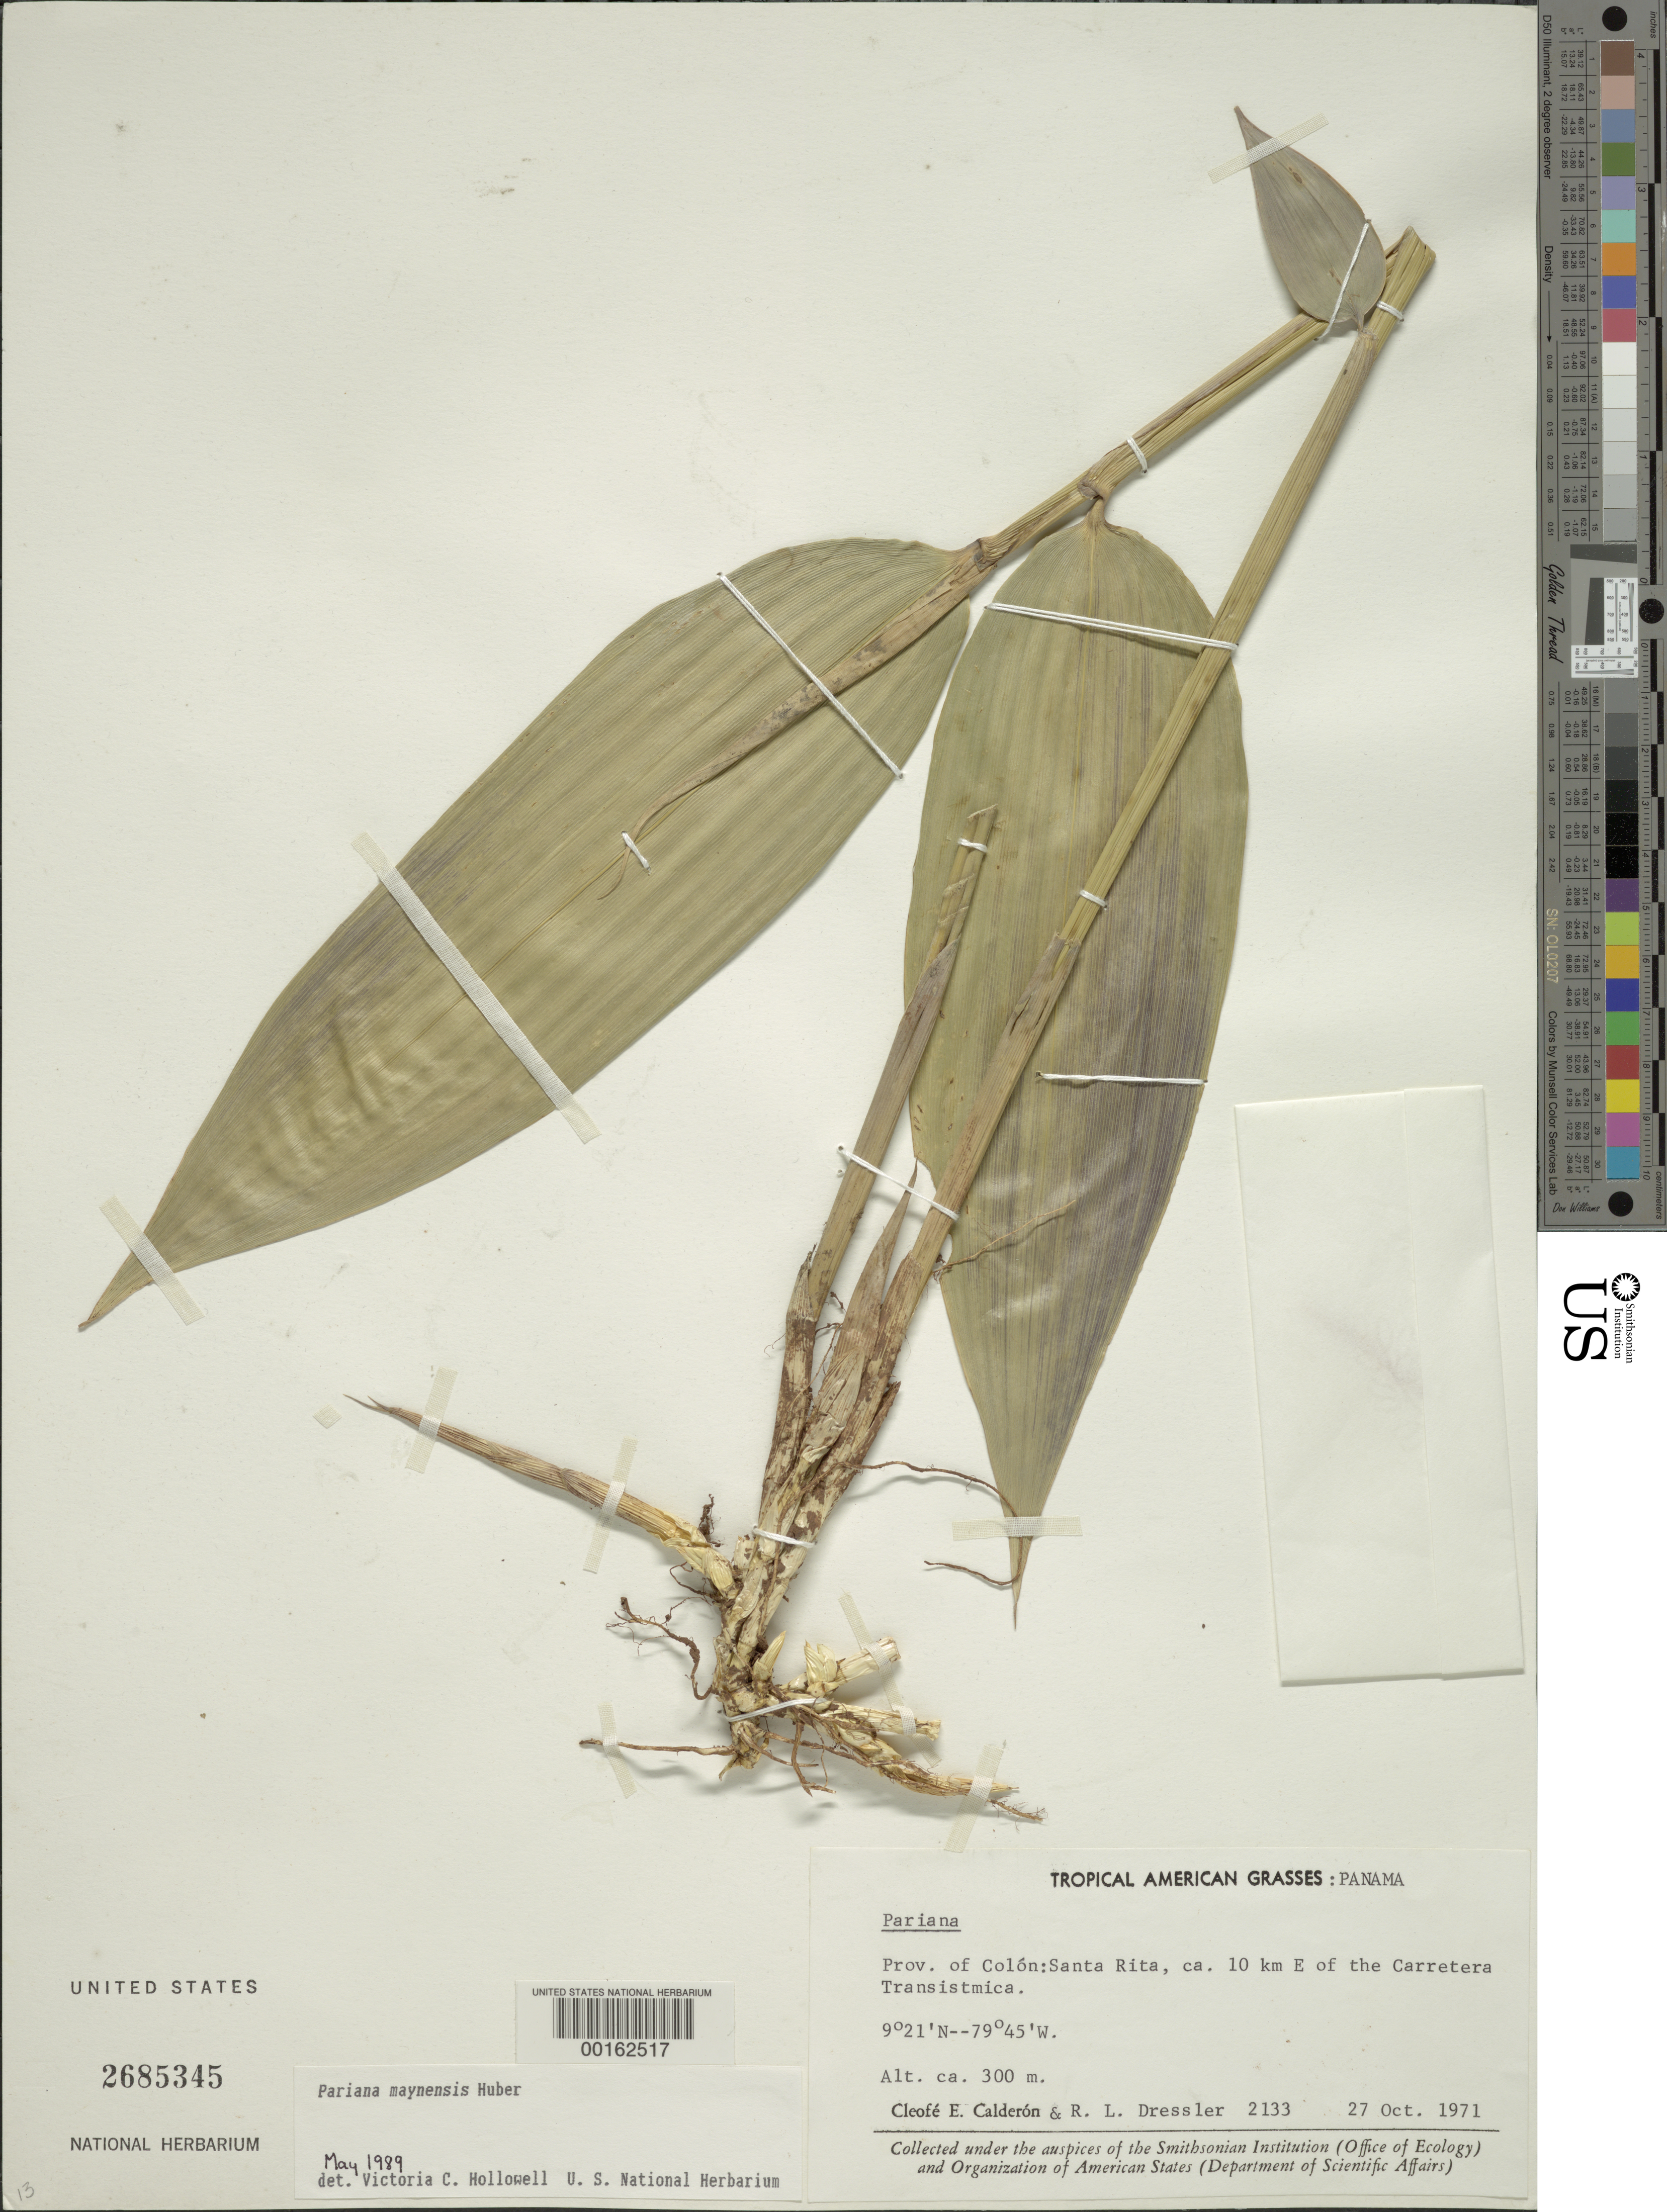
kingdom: Plantae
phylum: Tracheophyta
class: Liliopsida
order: Poales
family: Poaceae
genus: Pariana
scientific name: Pariana maynensis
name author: Huber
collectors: C. E. Calderón & R. Dressler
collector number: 2133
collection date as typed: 07 -- 1971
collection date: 1971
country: Panama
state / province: Colón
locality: Santa Rita, 10 km E of the Carretera Trans-Istmica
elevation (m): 300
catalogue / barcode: US 2685345